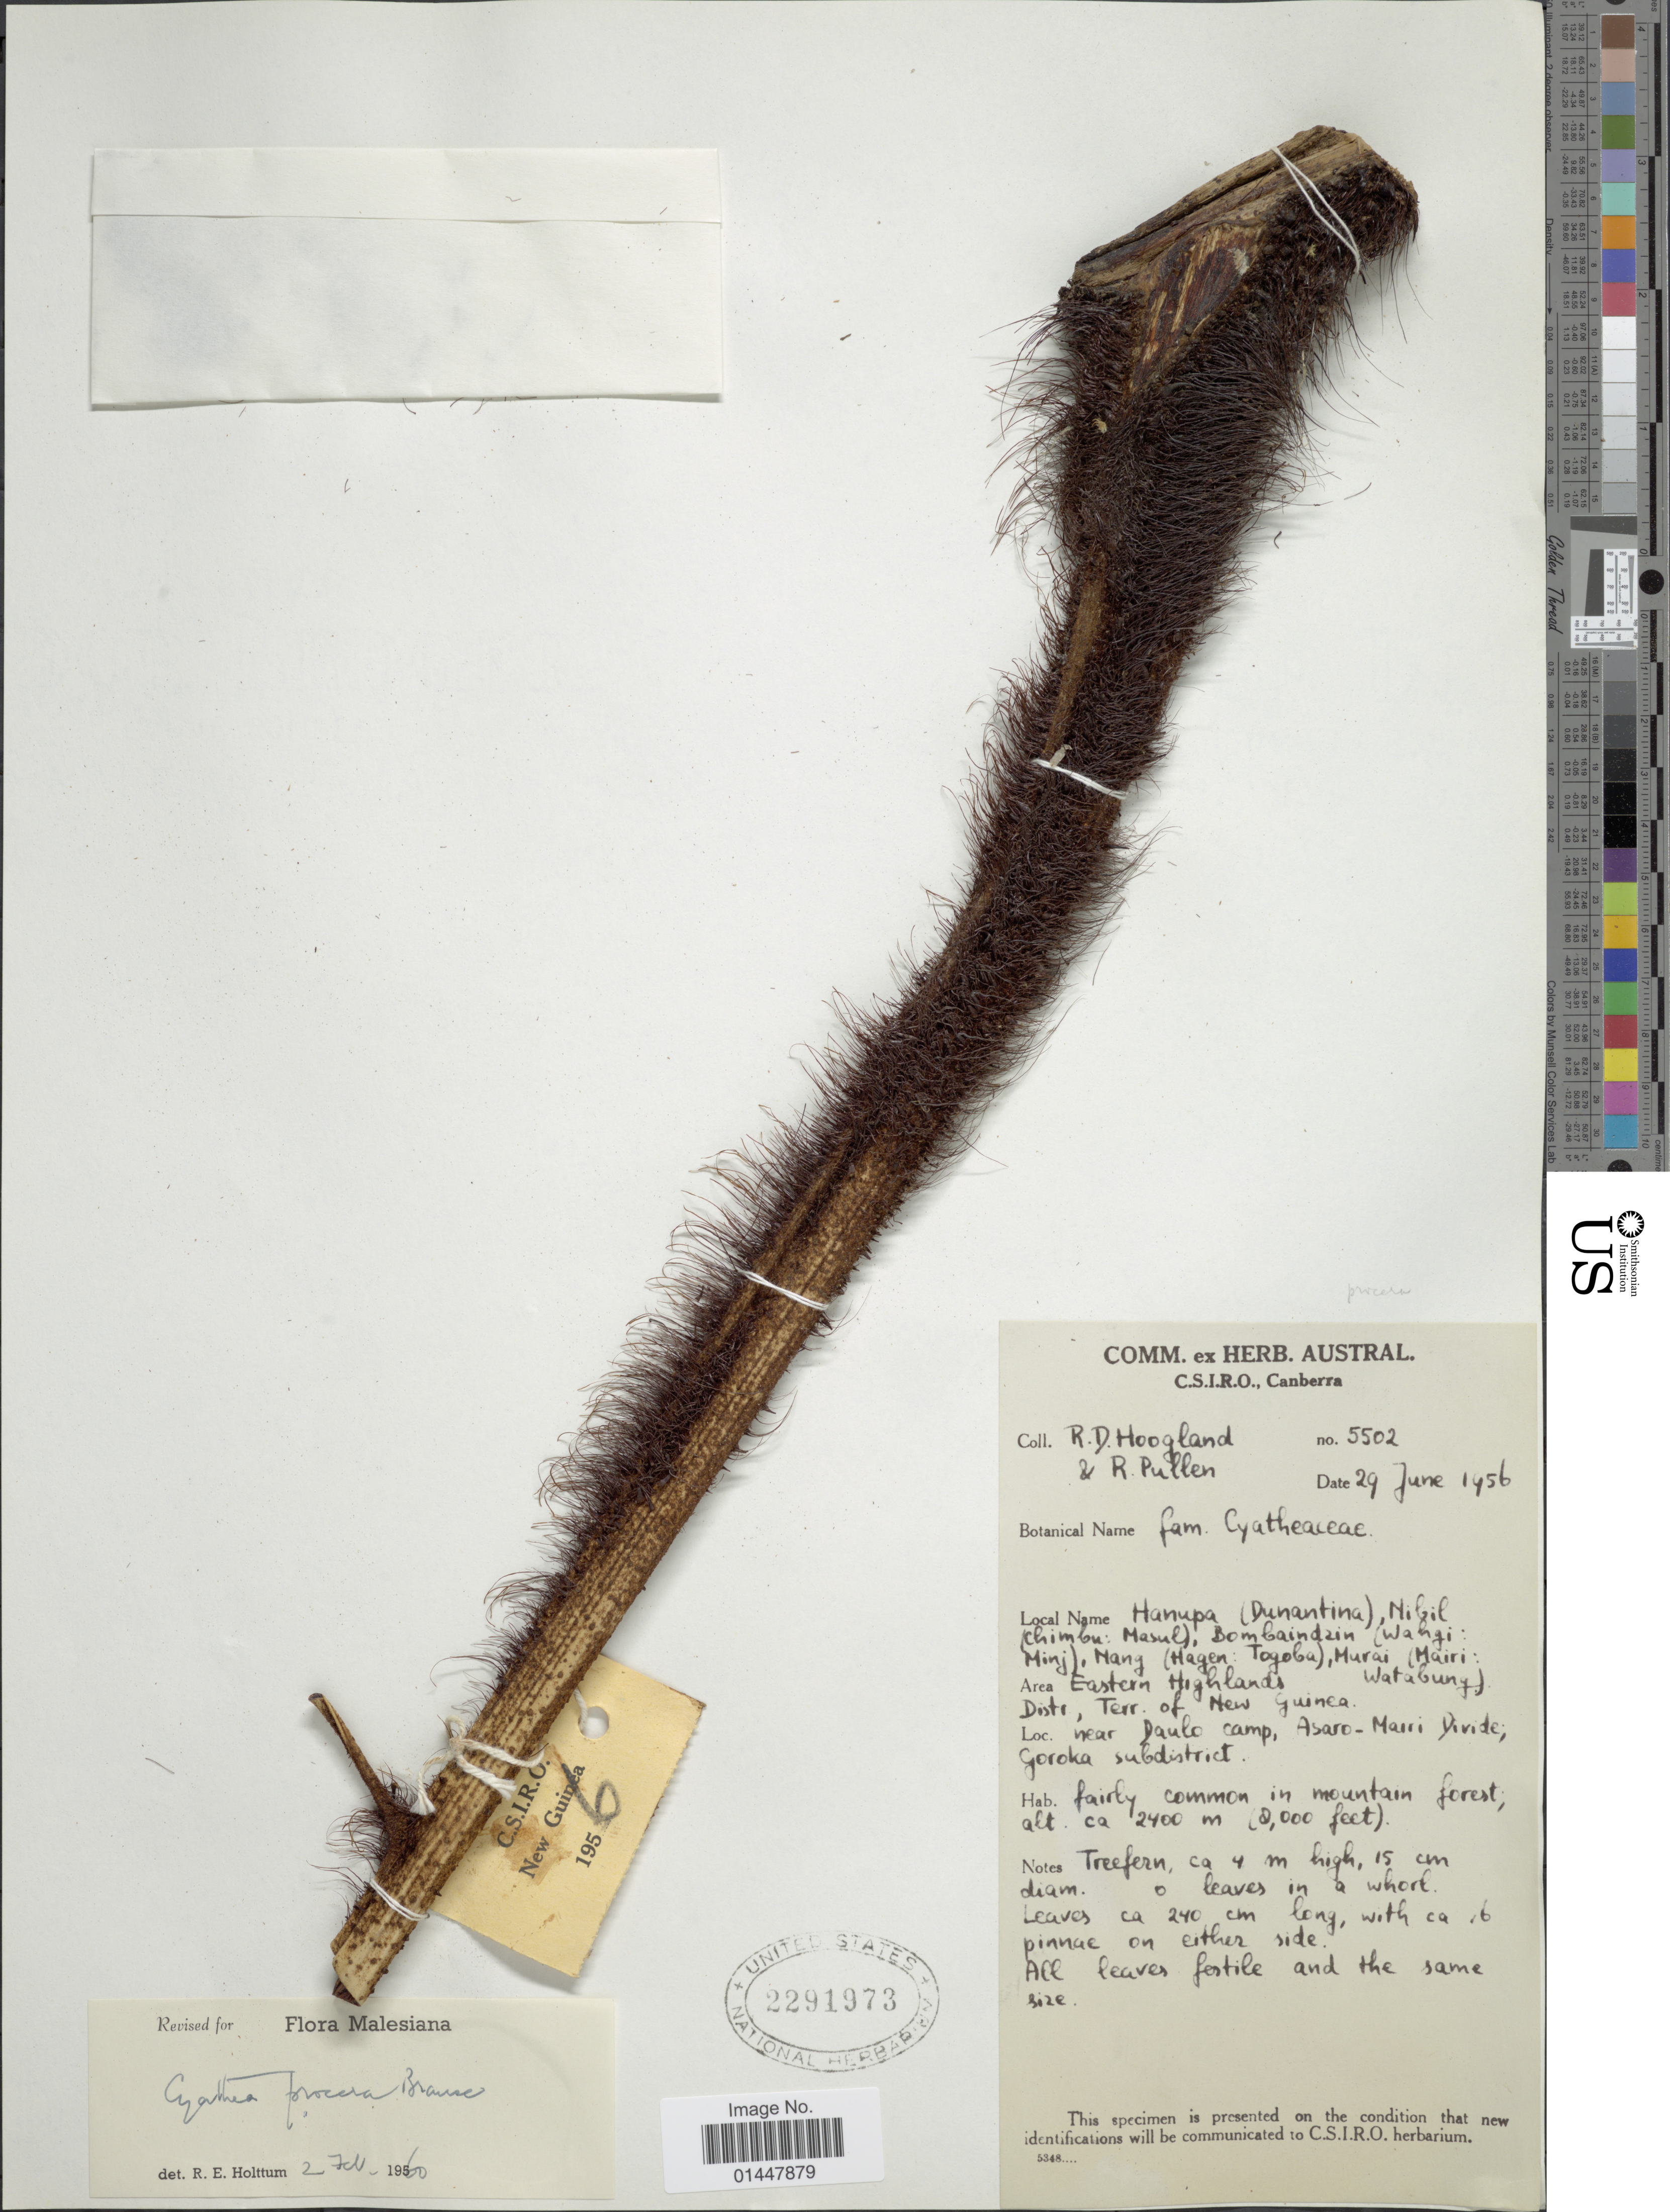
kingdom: Plantae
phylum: Tracheophyta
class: Polypodiopsida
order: Cyatheales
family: Cyatheaceae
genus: Sphaeropteris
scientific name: Sphaeropteris procera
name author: (Brause) R.M. Tryon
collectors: R. D. Hoogland & R. Pullen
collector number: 5502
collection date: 1956-06-29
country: Papua New Guinea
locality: Hanupa (Dunantina), Nibil (Chimbu, Masul), Bombaindzin (Wahgi, Minj), Nang (Hagen, Togoba), Murai (Mairi, Watabung), Eastern Highlands Distr., Terr. of New Guinea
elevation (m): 2400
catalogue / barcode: US 2291973